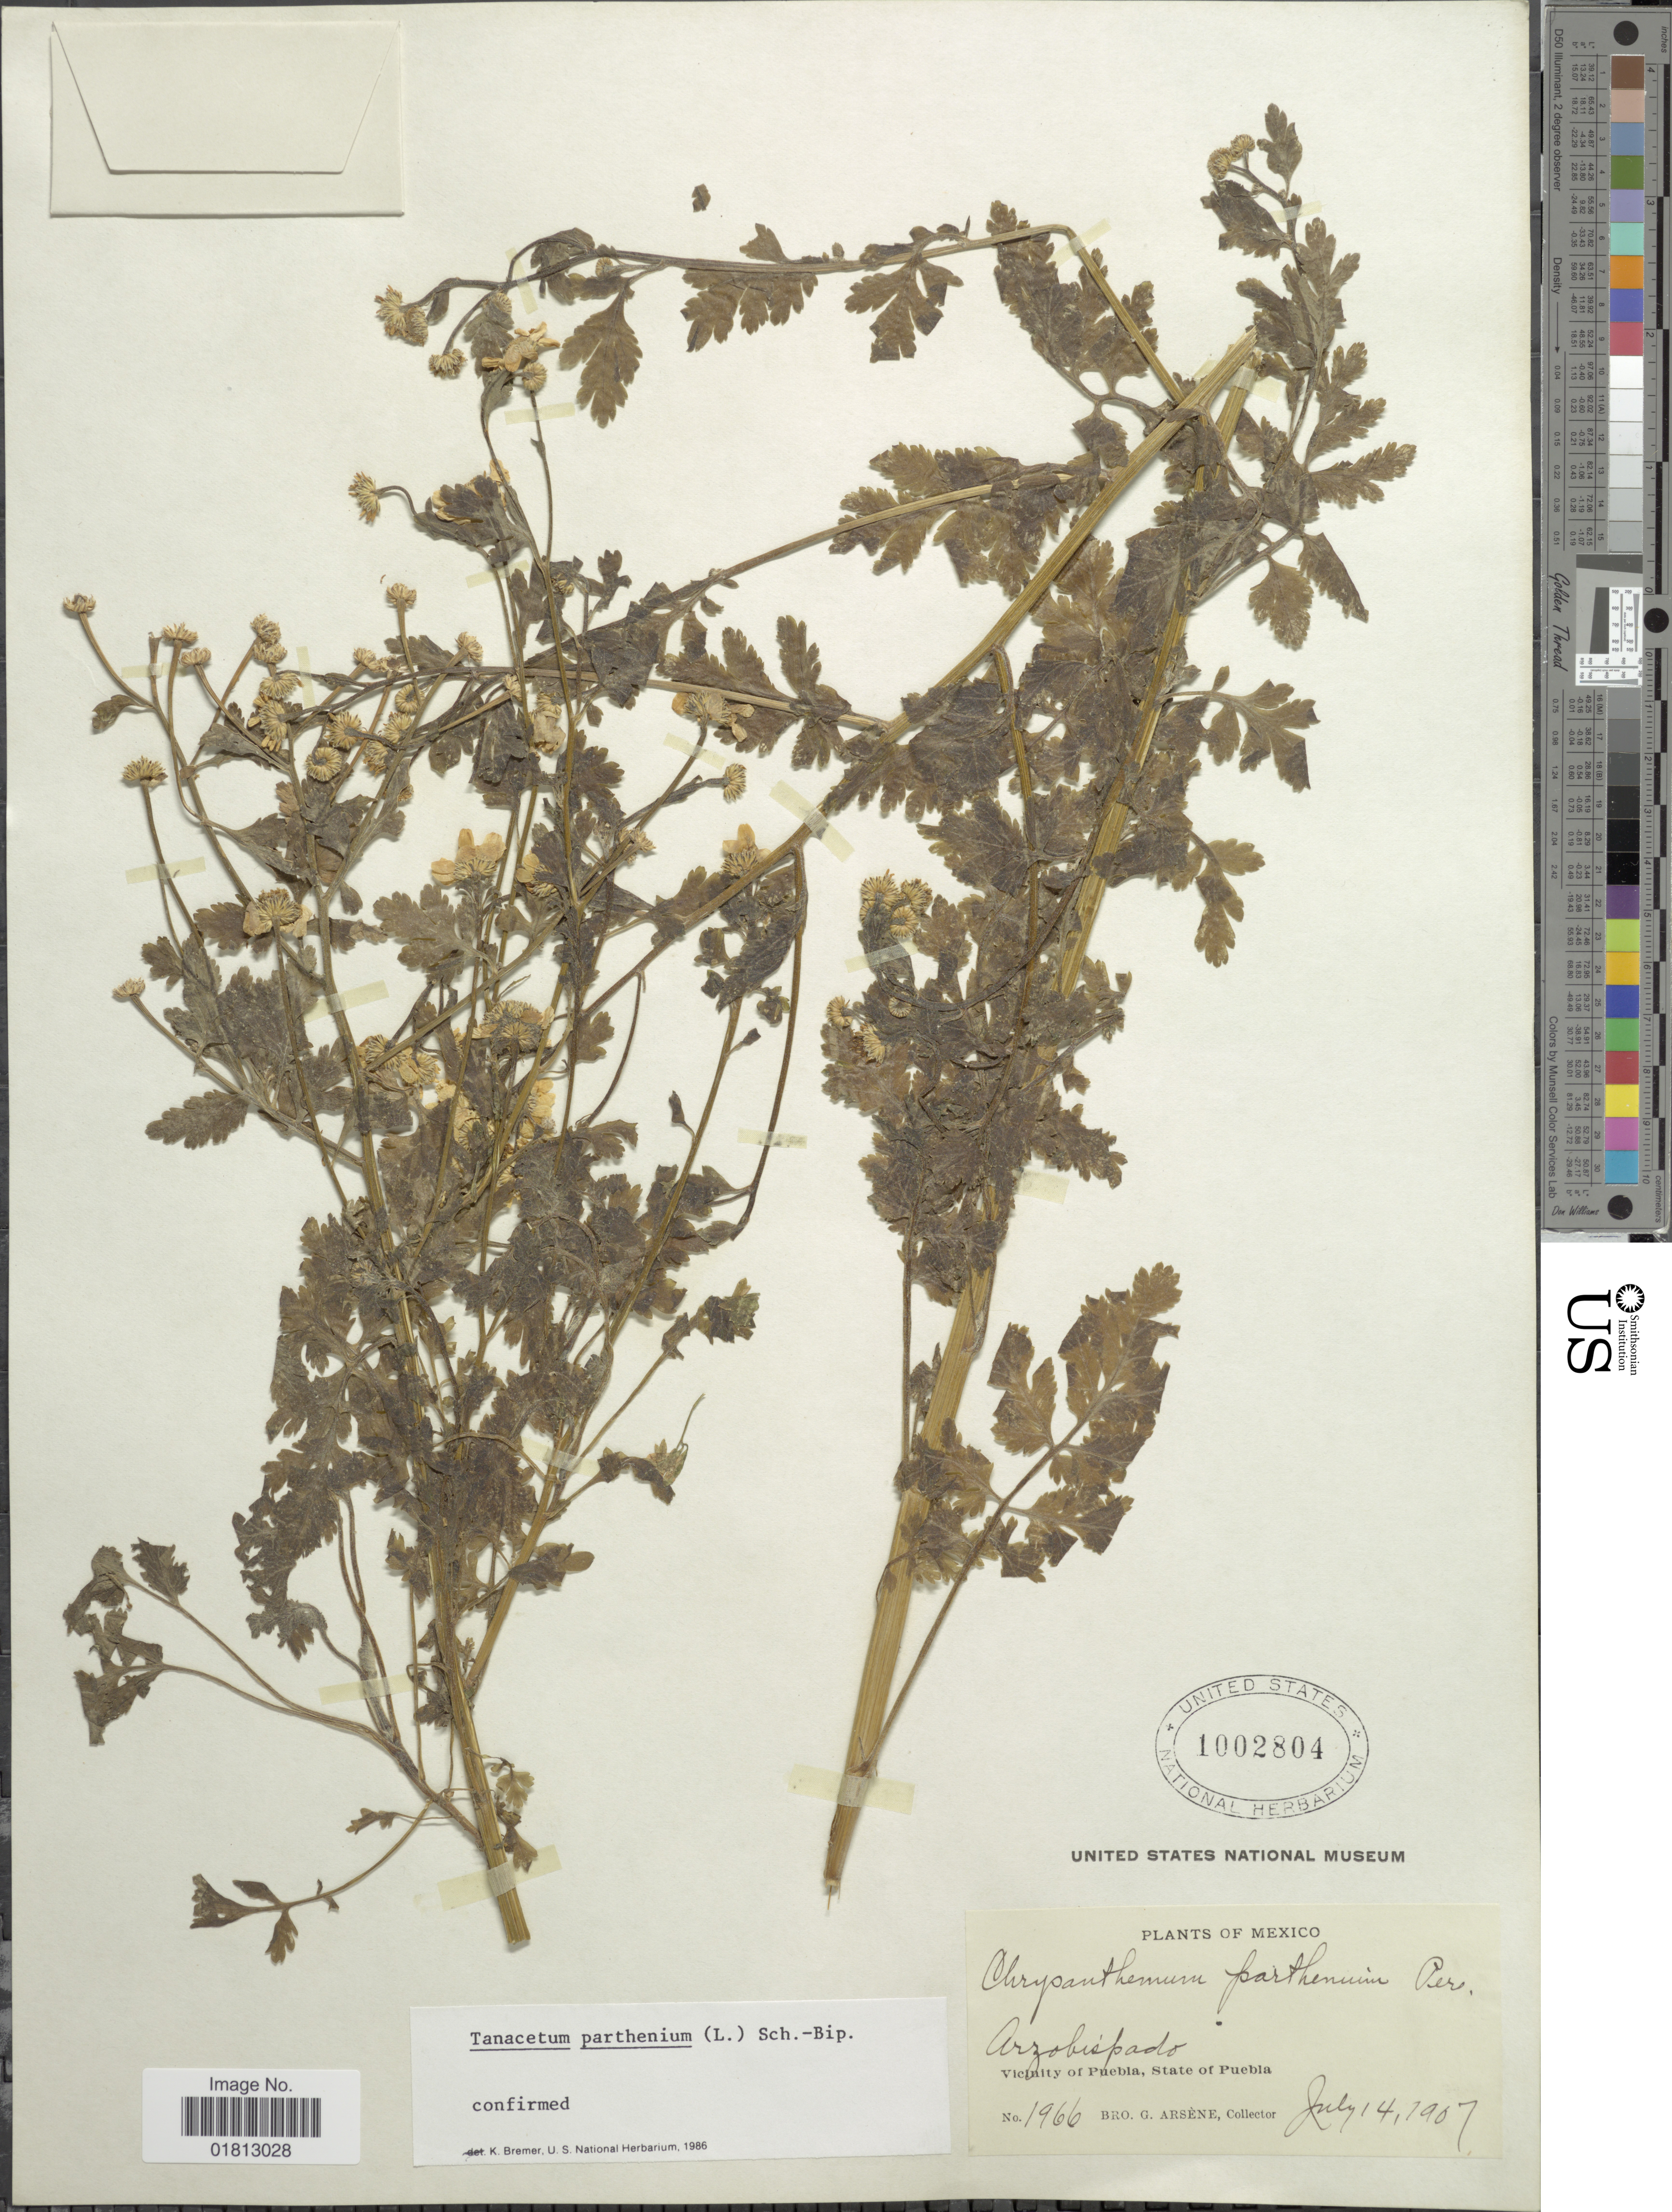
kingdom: Plantae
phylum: Tracheophyta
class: Magnoliopsida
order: Asterales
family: Asteraceae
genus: Tanacetum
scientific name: Tanacetum parthenium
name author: (L.) Sch. Bip.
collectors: Bro. G. Arsène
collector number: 1966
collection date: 1907-07-14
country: Mexico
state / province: Puebla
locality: Arzobispado, Vicinity of Puebla, State of Puebla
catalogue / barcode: US 1002804